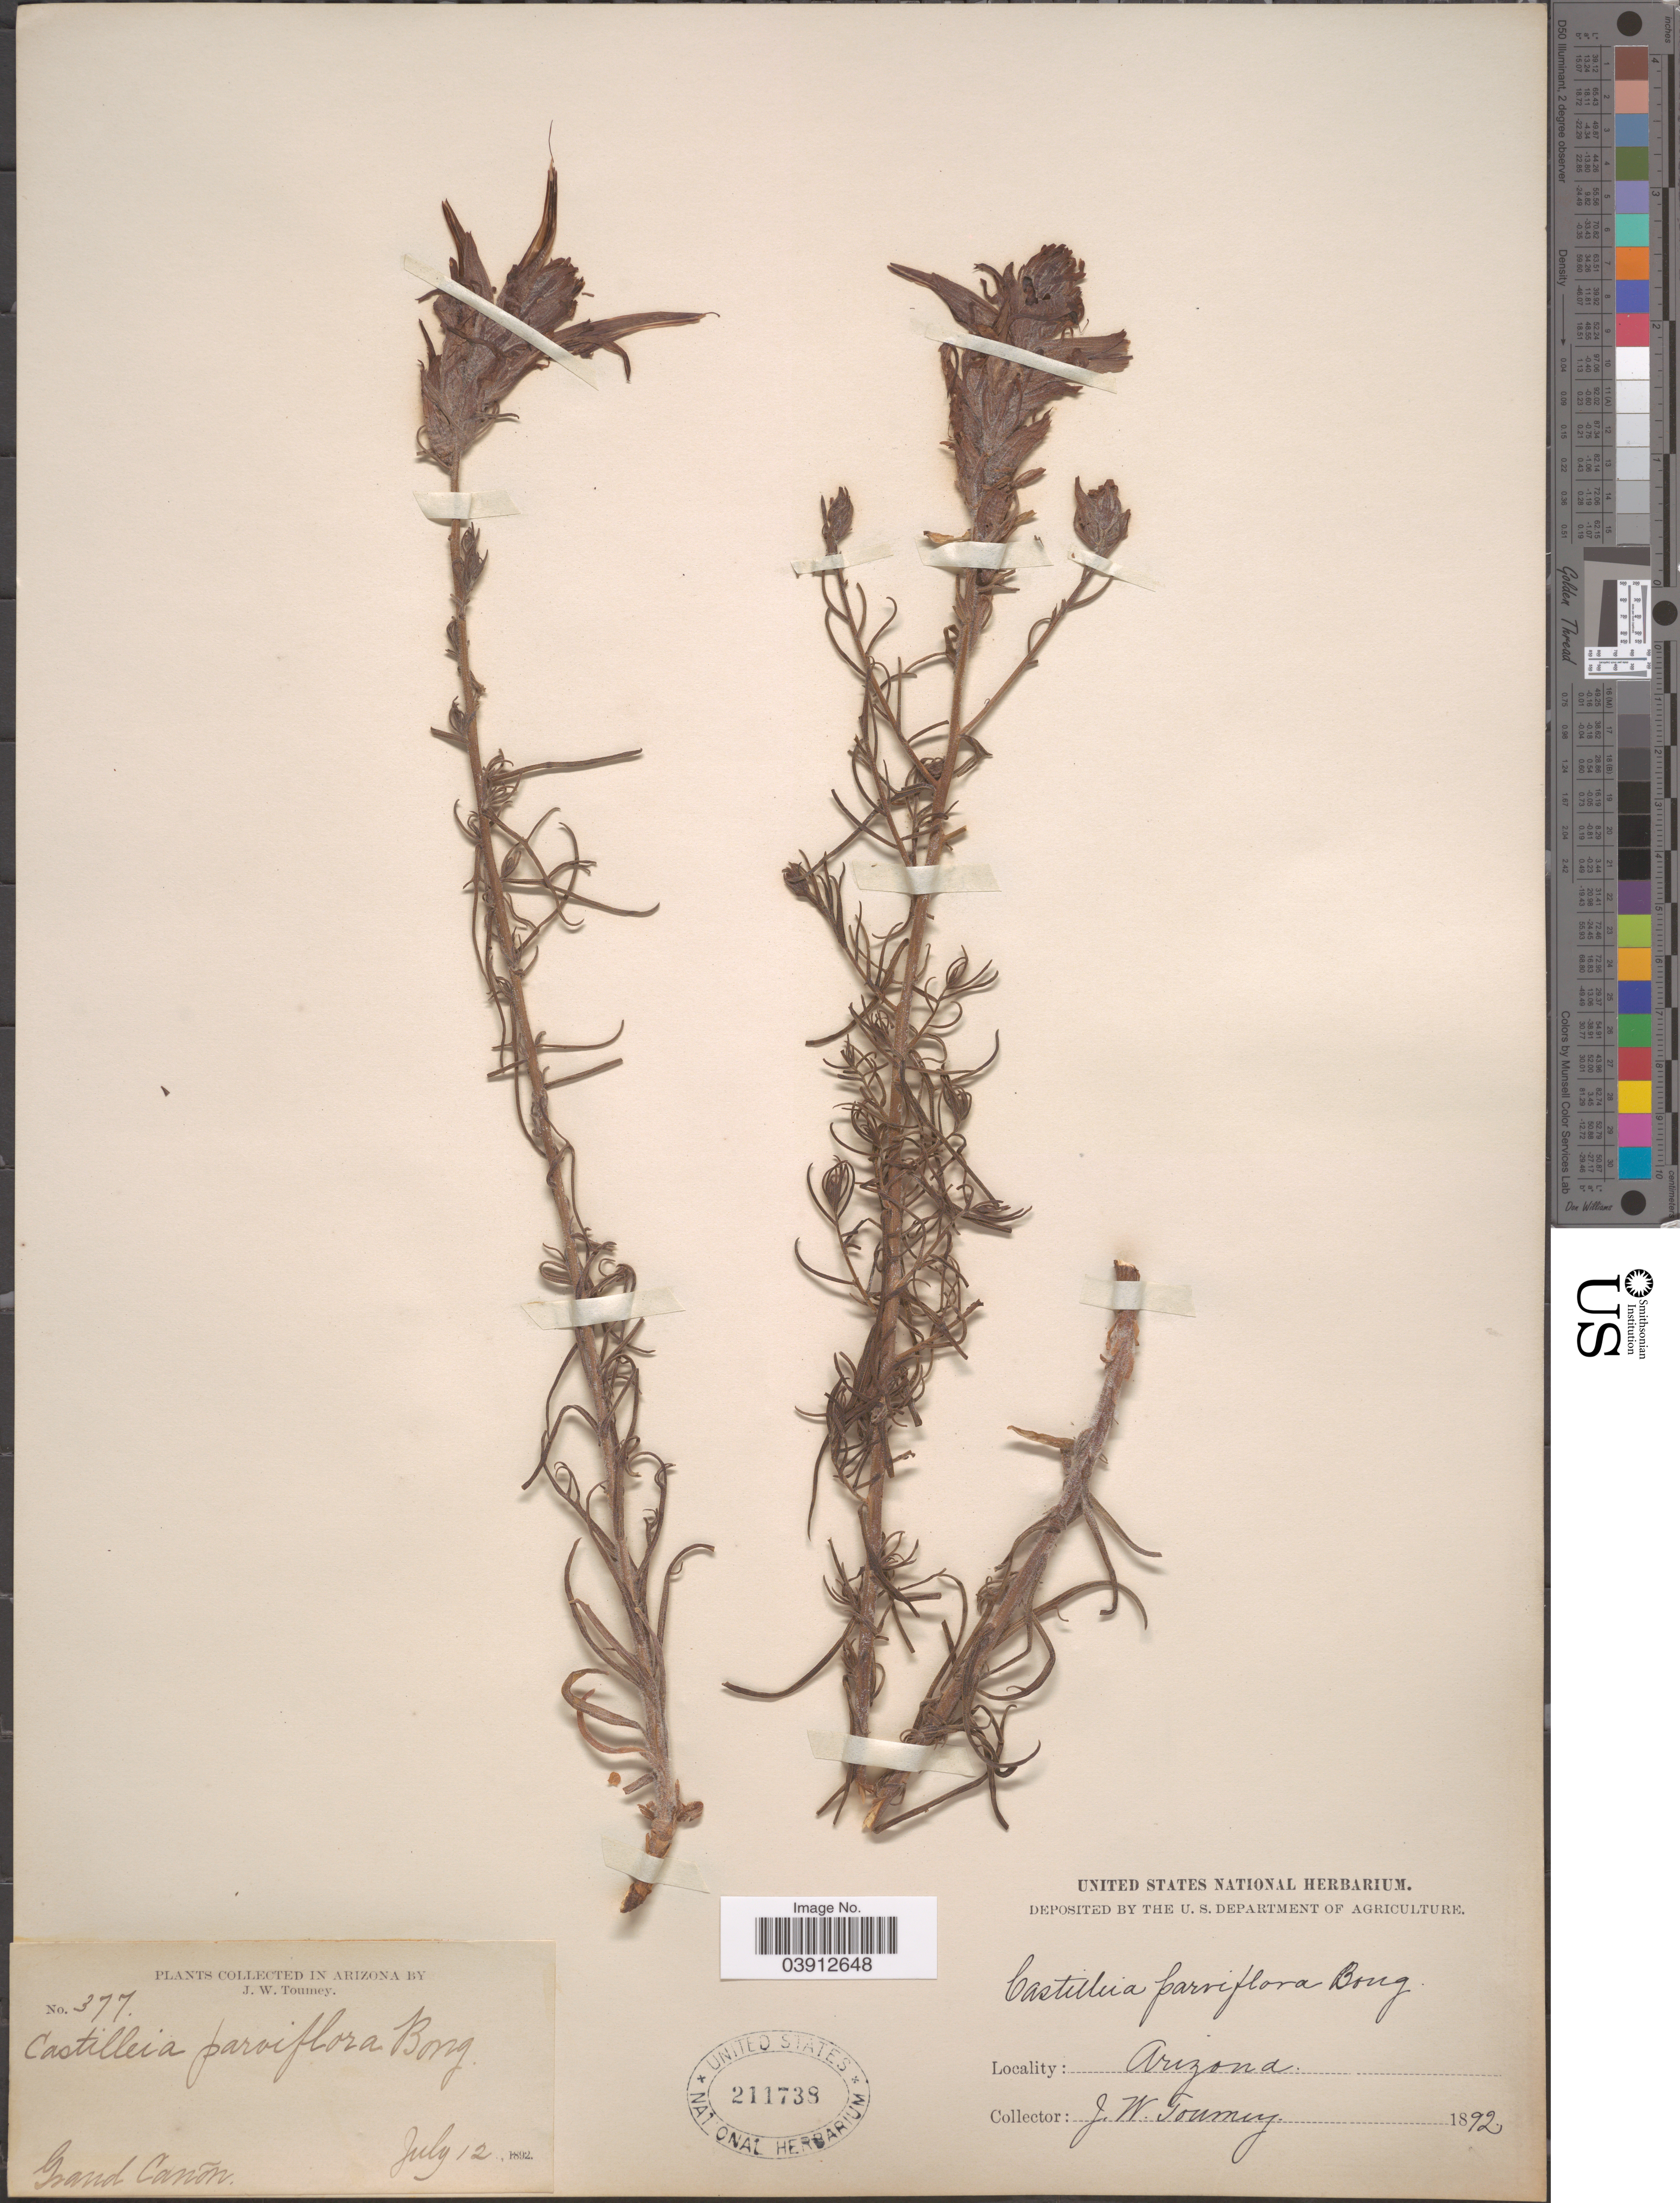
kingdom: Plantae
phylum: Tracheophyta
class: Magnoliopsida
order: Lamiales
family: Orobanchaceae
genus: Castilleja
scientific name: Castilleja linariifolia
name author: Benth.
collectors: J. W. Toumey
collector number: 377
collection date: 1892-07-12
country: United States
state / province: Arizona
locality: Grand Cañon.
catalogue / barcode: US 211738